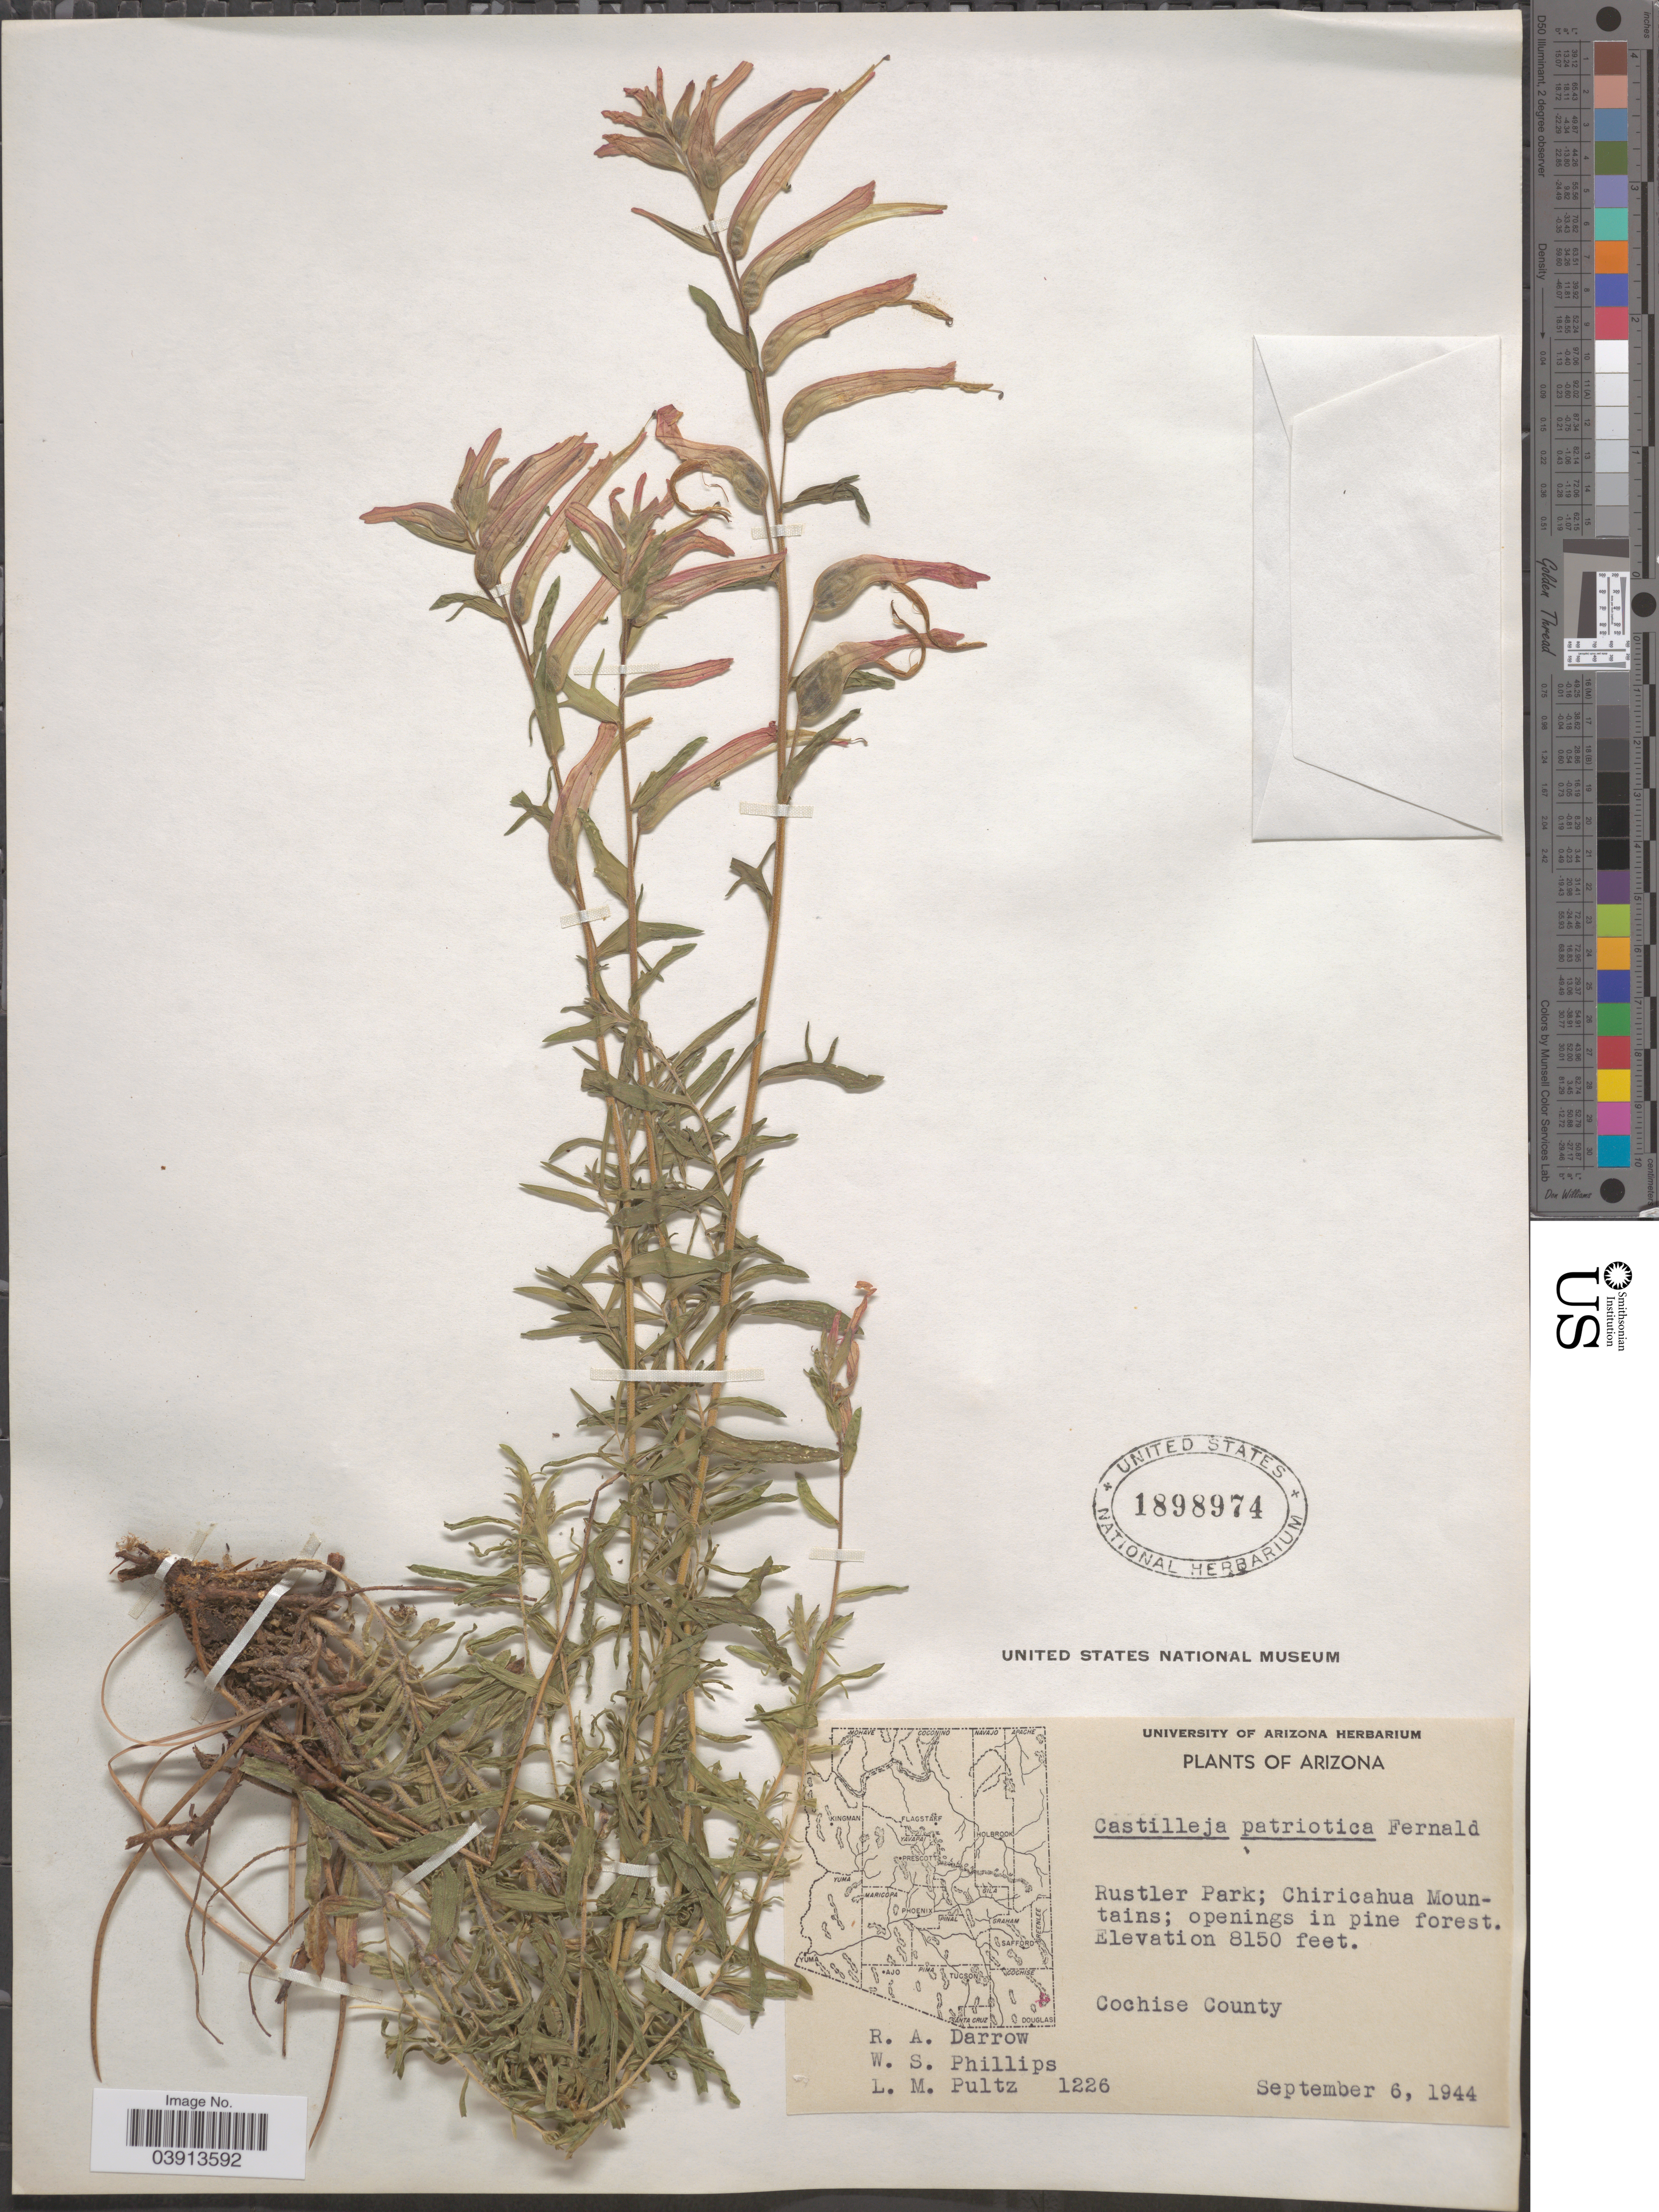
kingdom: Plantae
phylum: Tracheophyta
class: Magnoliopsida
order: Lamiales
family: Orobanchaceae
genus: Castilleja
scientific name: Castilleja patriotica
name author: Fernald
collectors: R. A. Darrow, W. S. Phillips & L. Pultz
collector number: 1226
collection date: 1944-09-06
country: United States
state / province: Arizona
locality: Rustler Park; Chiricahua Mountains. Cochise County.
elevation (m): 2484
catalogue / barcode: US 1898974